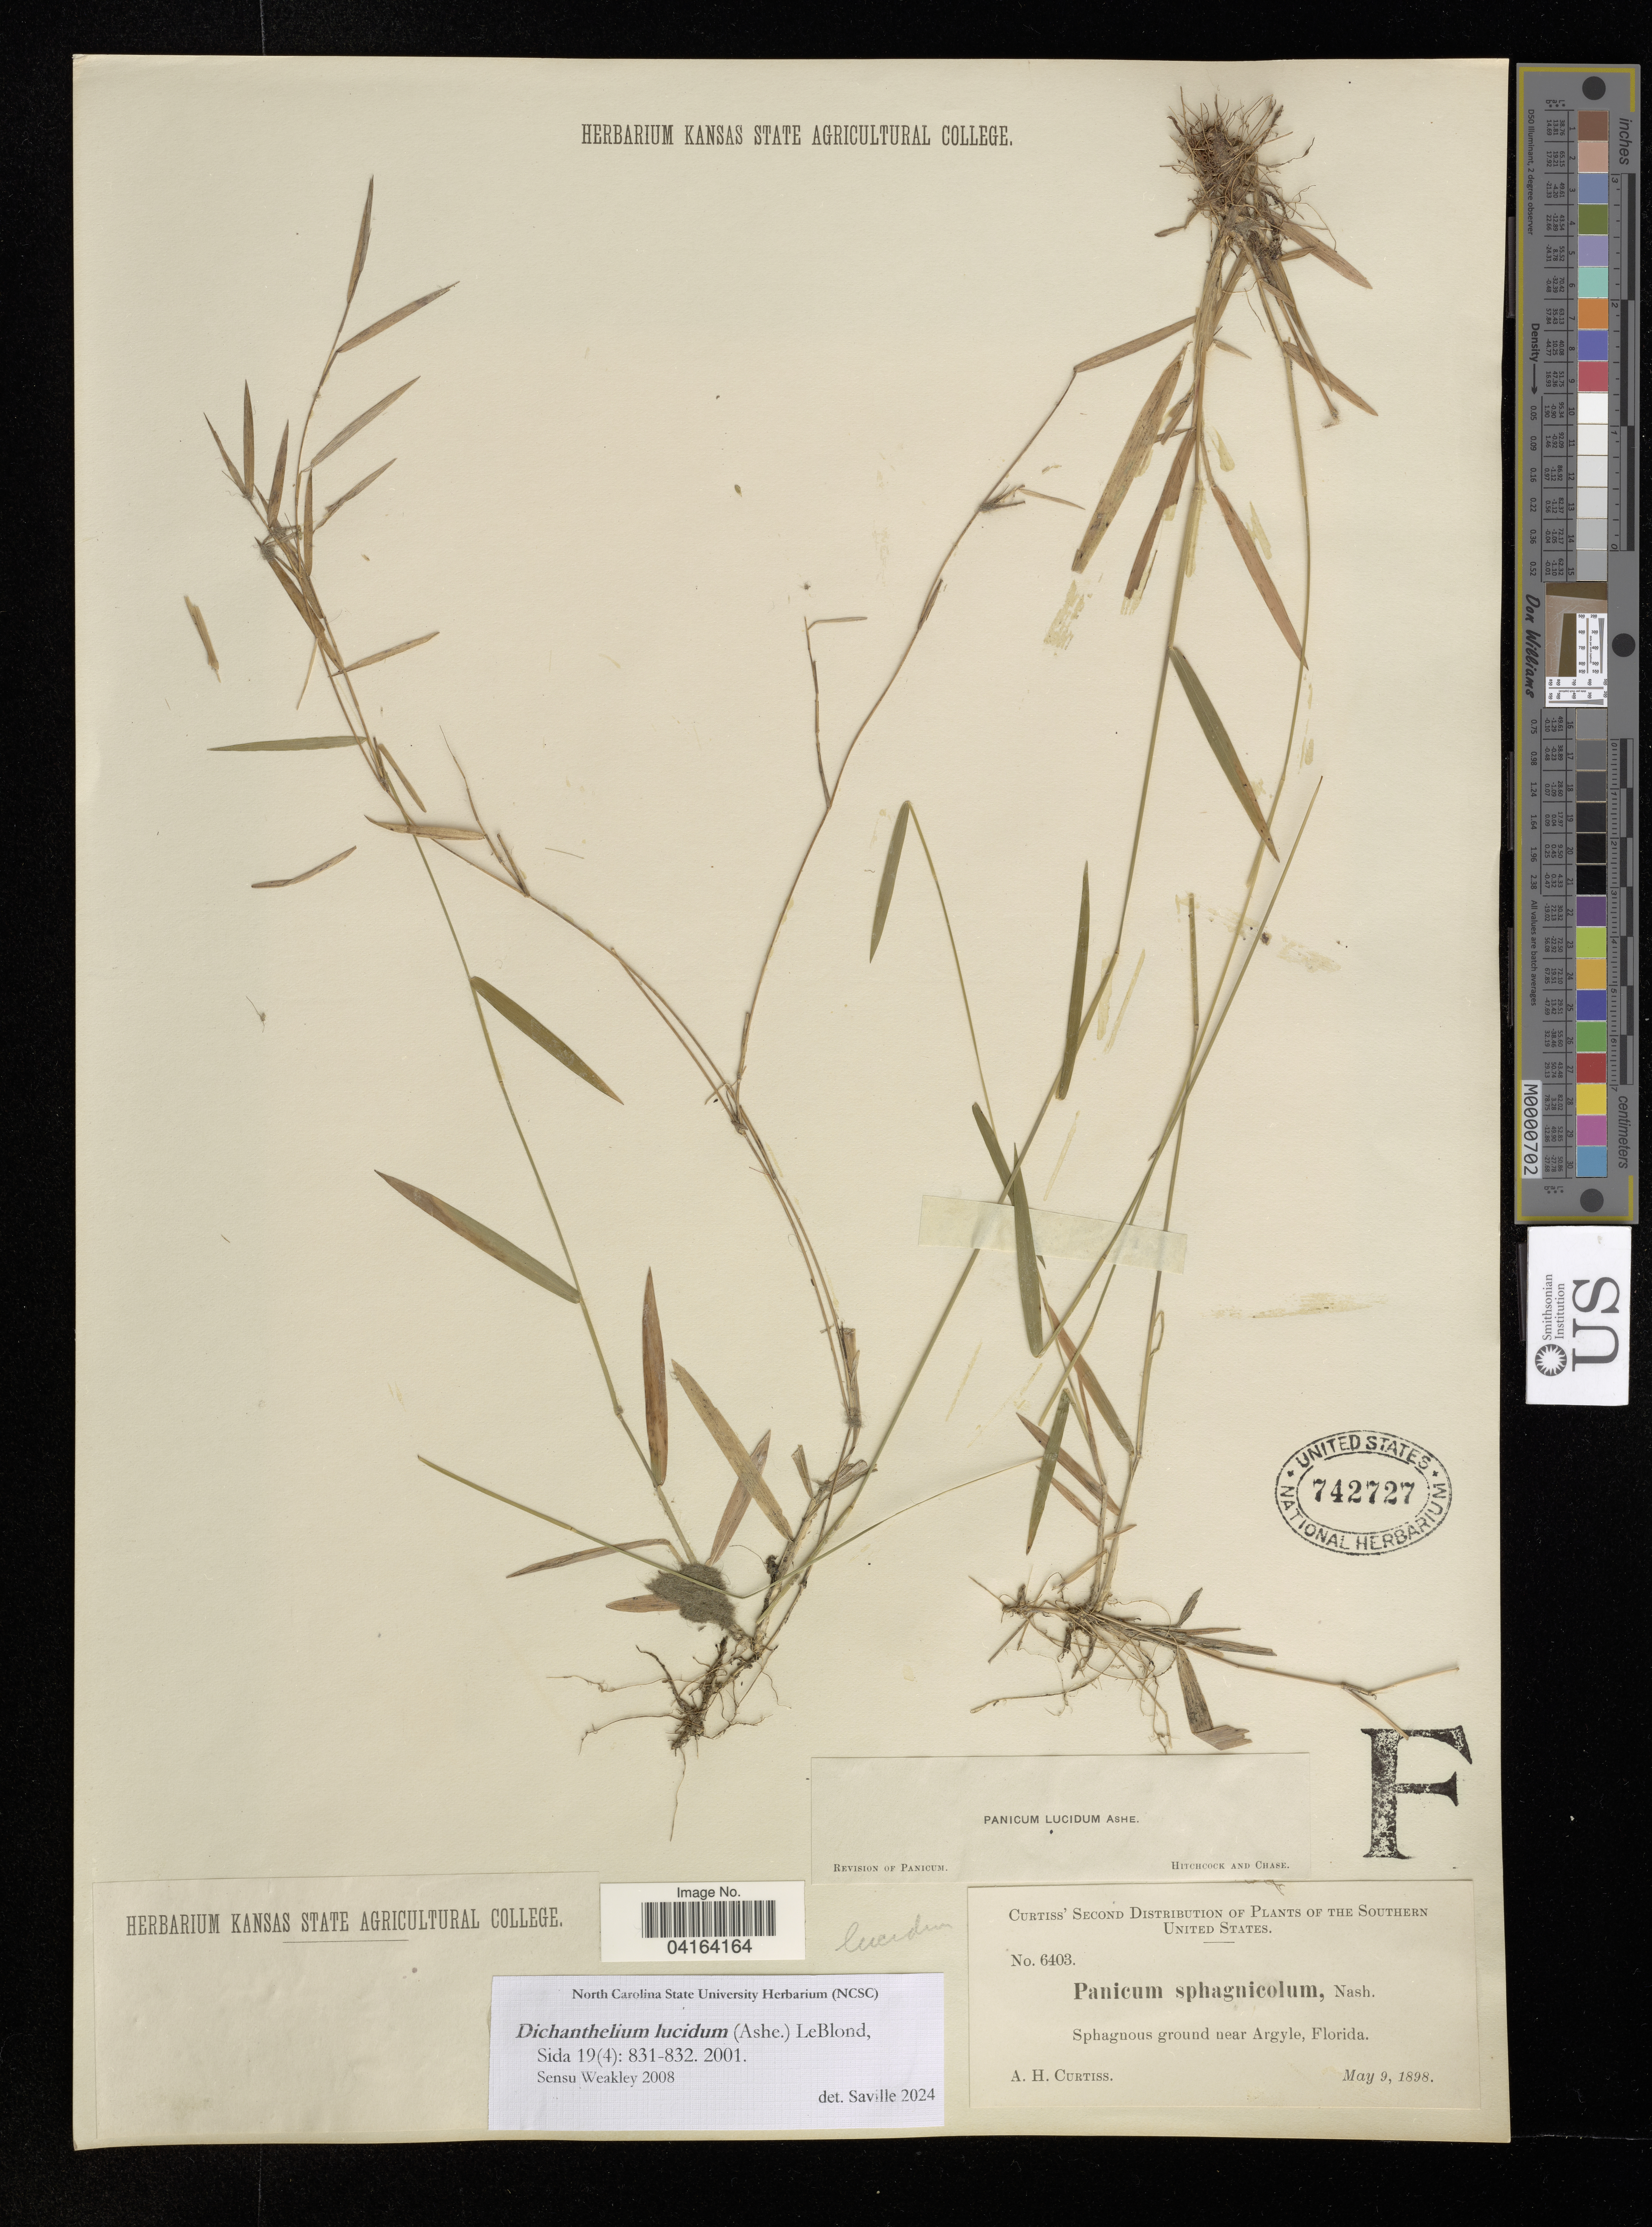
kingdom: Plantae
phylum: Tracheophyta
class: Liliopsida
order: Poales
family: Poaceae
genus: Dichanthelium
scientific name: Dichanthelium lucidum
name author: (Ashe) LeBlond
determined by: Saville, A. C., (NCSC), North Carolina State University (UNITED STATES)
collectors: A. H. Curtiss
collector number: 6403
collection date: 1898-05-09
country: United States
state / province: Florida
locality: The Southern United States near Argyle.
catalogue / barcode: US 742727